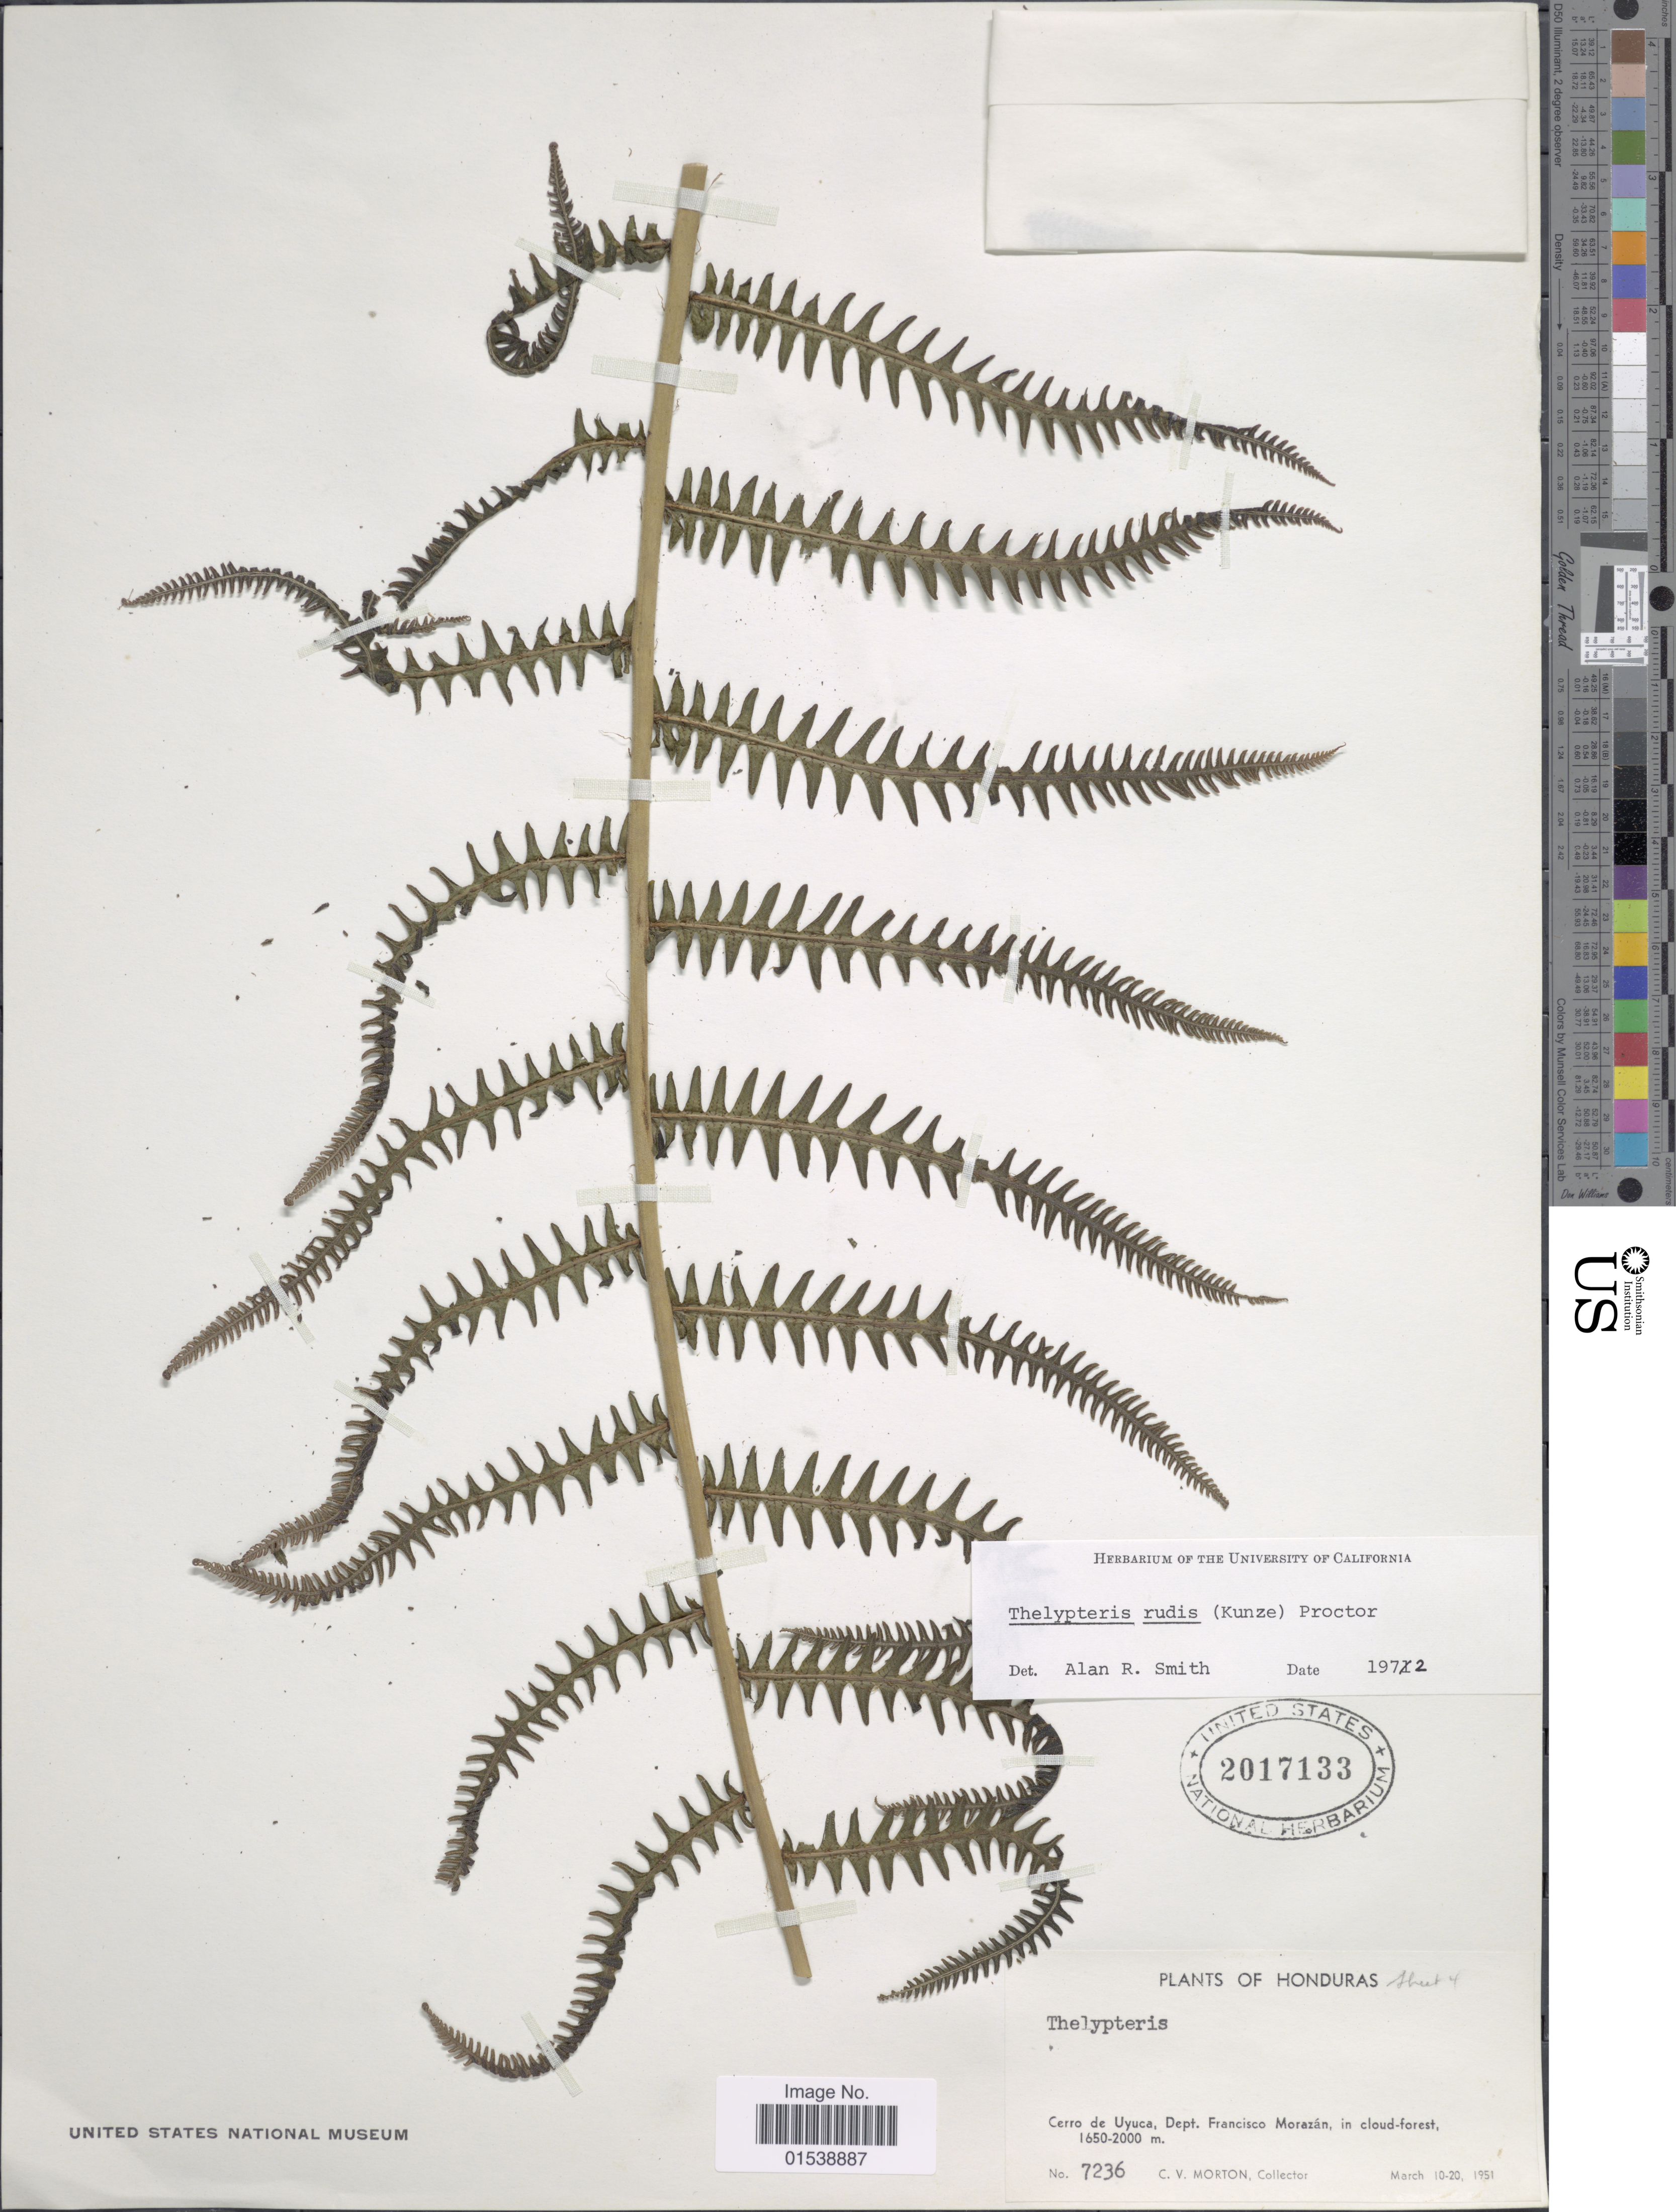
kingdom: Plantae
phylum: Tracheophyta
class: Polypodiopsida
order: Polypodiales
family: Thelypteridaceae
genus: Amauropelta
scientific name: Amauropelta rudis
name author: (Kunze) Pic. Serm.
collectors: C. V. Morton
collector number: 7236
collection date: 1951-03-10/1951-03-20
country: Honduras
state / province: Fco. Morazán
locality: Cerro de Uyuca, Dept. Francisco Morazan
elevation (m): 1650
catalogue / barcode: US 2017133